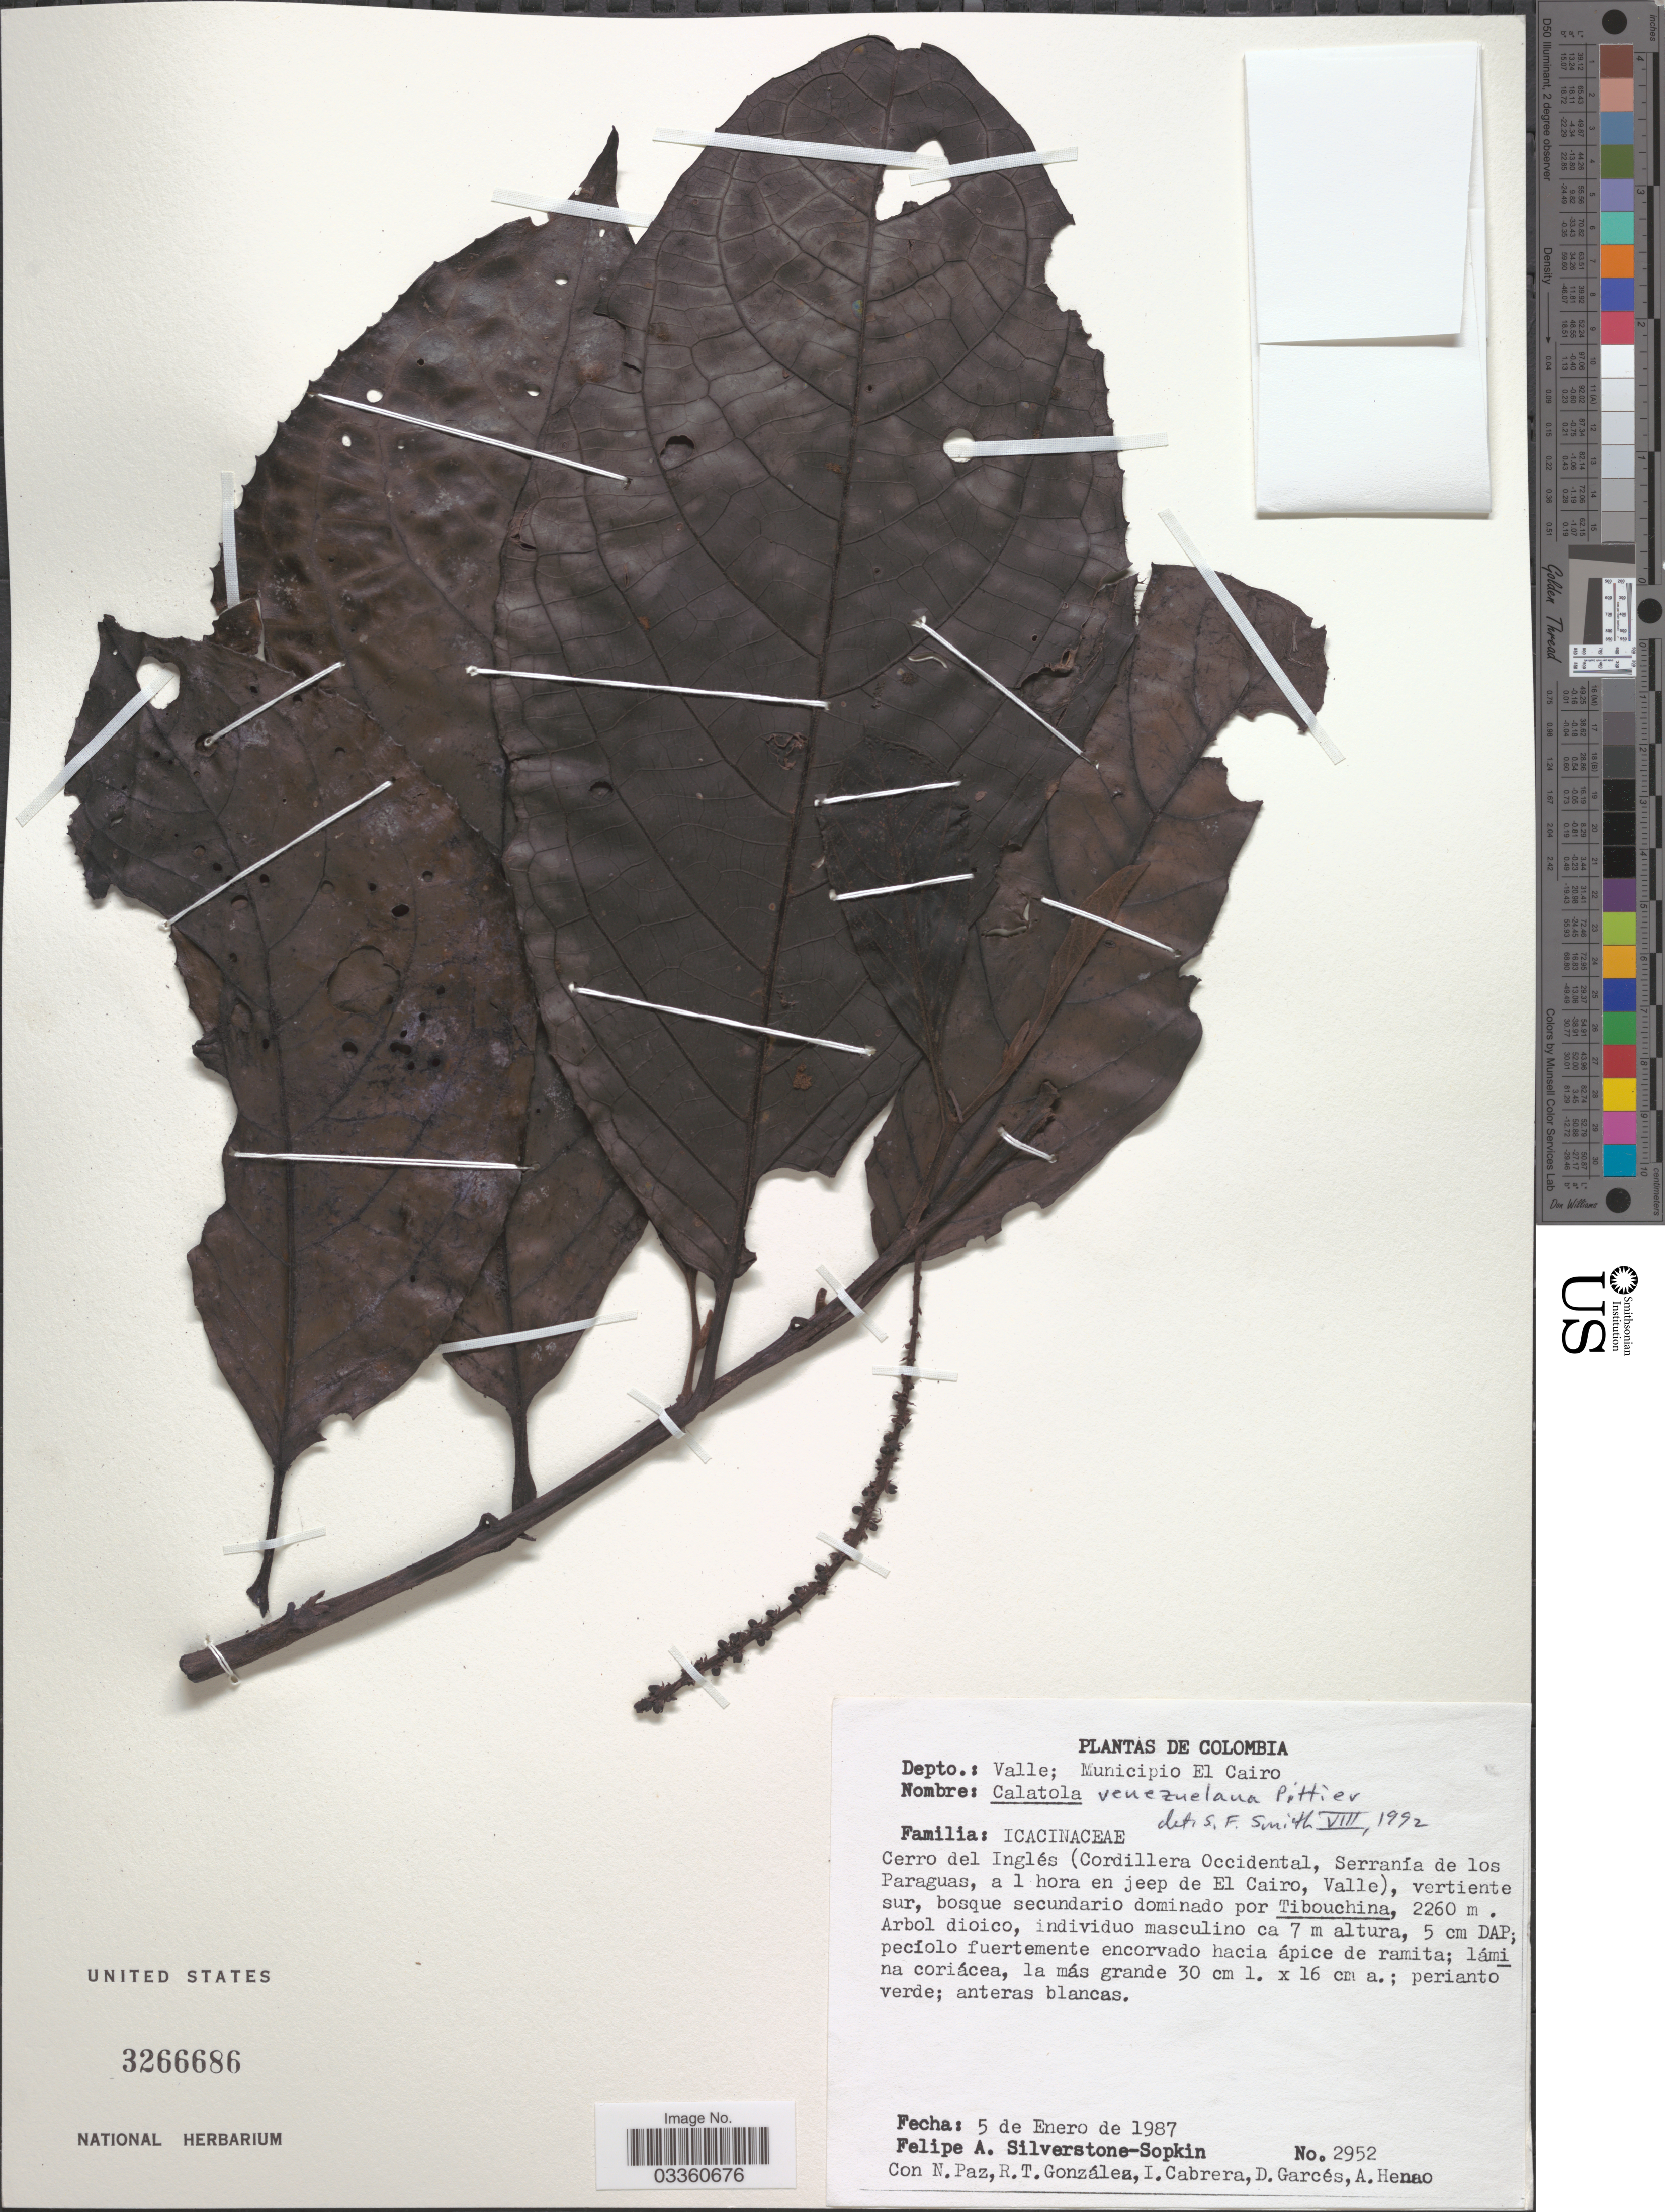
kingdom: Plantae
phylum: Tracheophyta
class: Magnoliopsida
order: Metteniusales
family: Metteniusaceae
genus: Calatola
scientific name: Calatola venezuelana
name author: Pittier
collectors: P. A. Silverstone-Sopkin, N. Paz, R. Gonzalez, I. Cabrera & et al.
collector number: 2952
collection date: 1987-01-05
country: Colombia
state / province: Valle del Cauca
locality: Depto.: Valle; Municipio El Cairo, Cerro del Inglés (Cordillera Occidental, Serranía de los Paraguas, a 1 hora en jeep de El Cairo, Valle).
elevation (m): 2260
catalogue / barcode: US 3266686